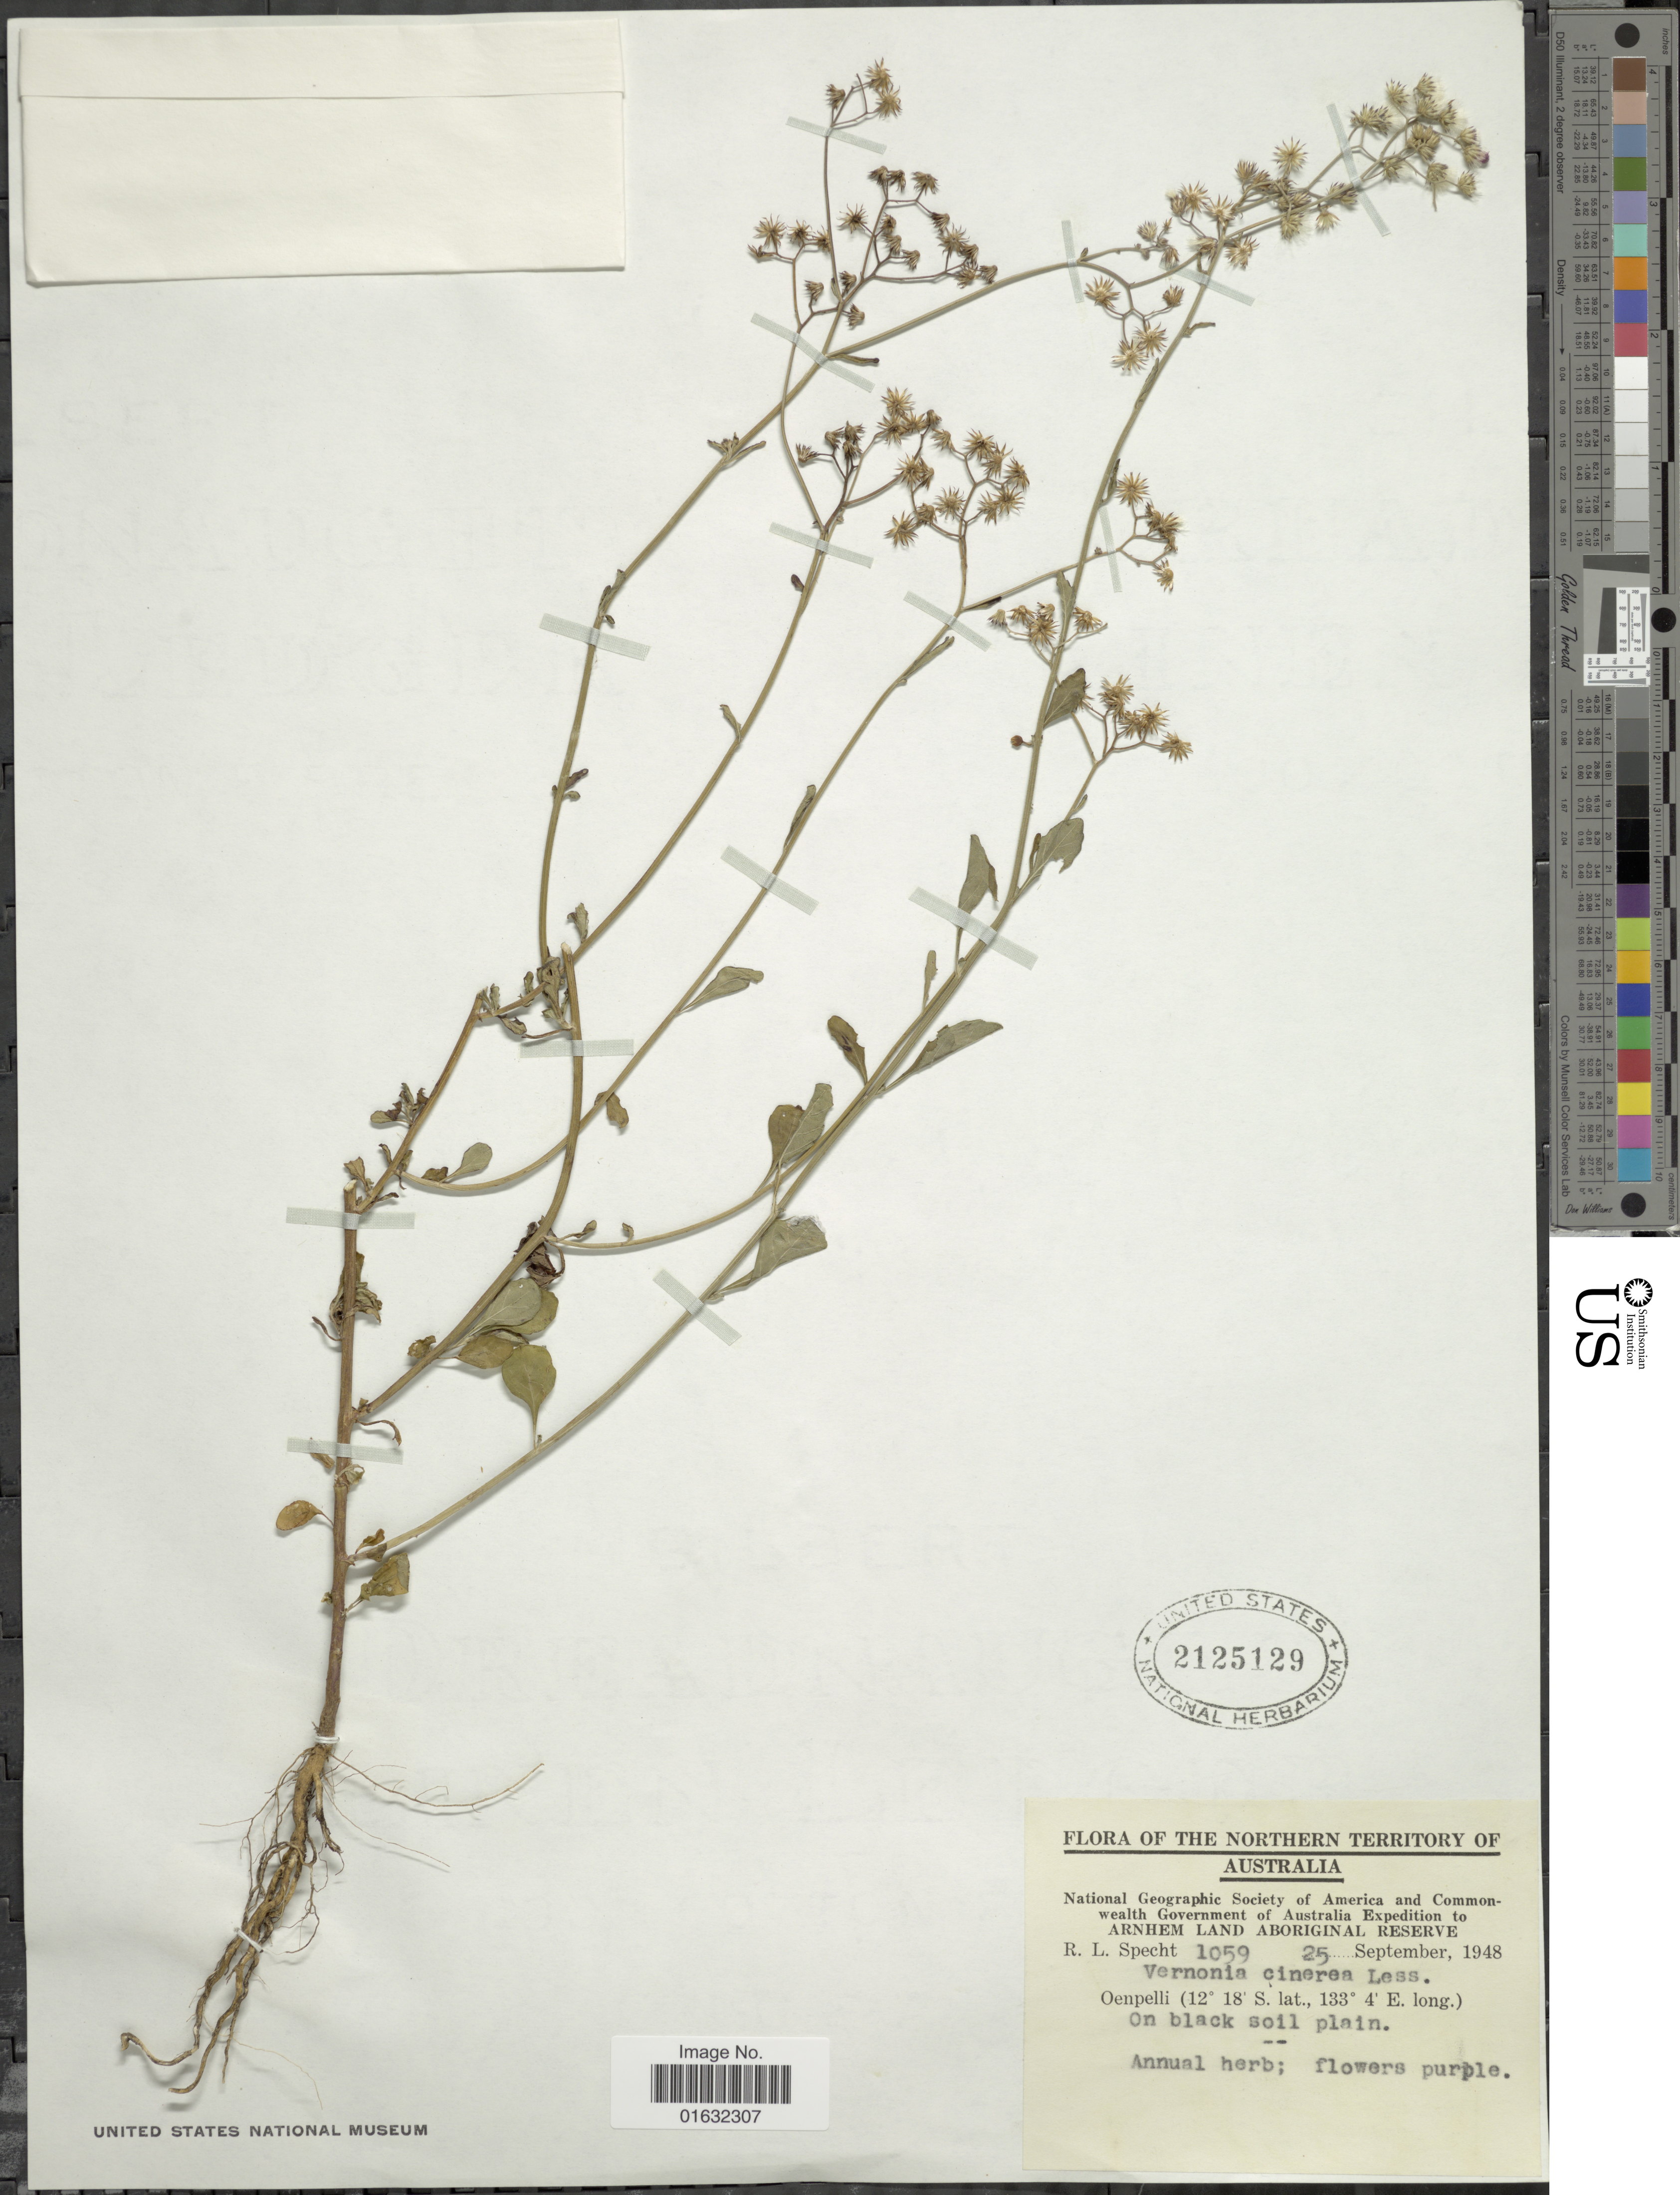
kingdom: Plantae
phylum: Tracheophyta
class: Magnoliopsida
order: Asterales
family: Asteraceae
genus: Cyanthillium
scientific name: Cyanthillium cinereum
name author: (L.) H. Rob.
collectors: R. L. Specht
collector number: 1059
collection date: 1948-09-25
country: Australia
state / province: Northern Territory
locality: Arnheim Land Aboriginal Reserve, Oenpelli, on black soil plain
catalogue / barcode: US 2125129